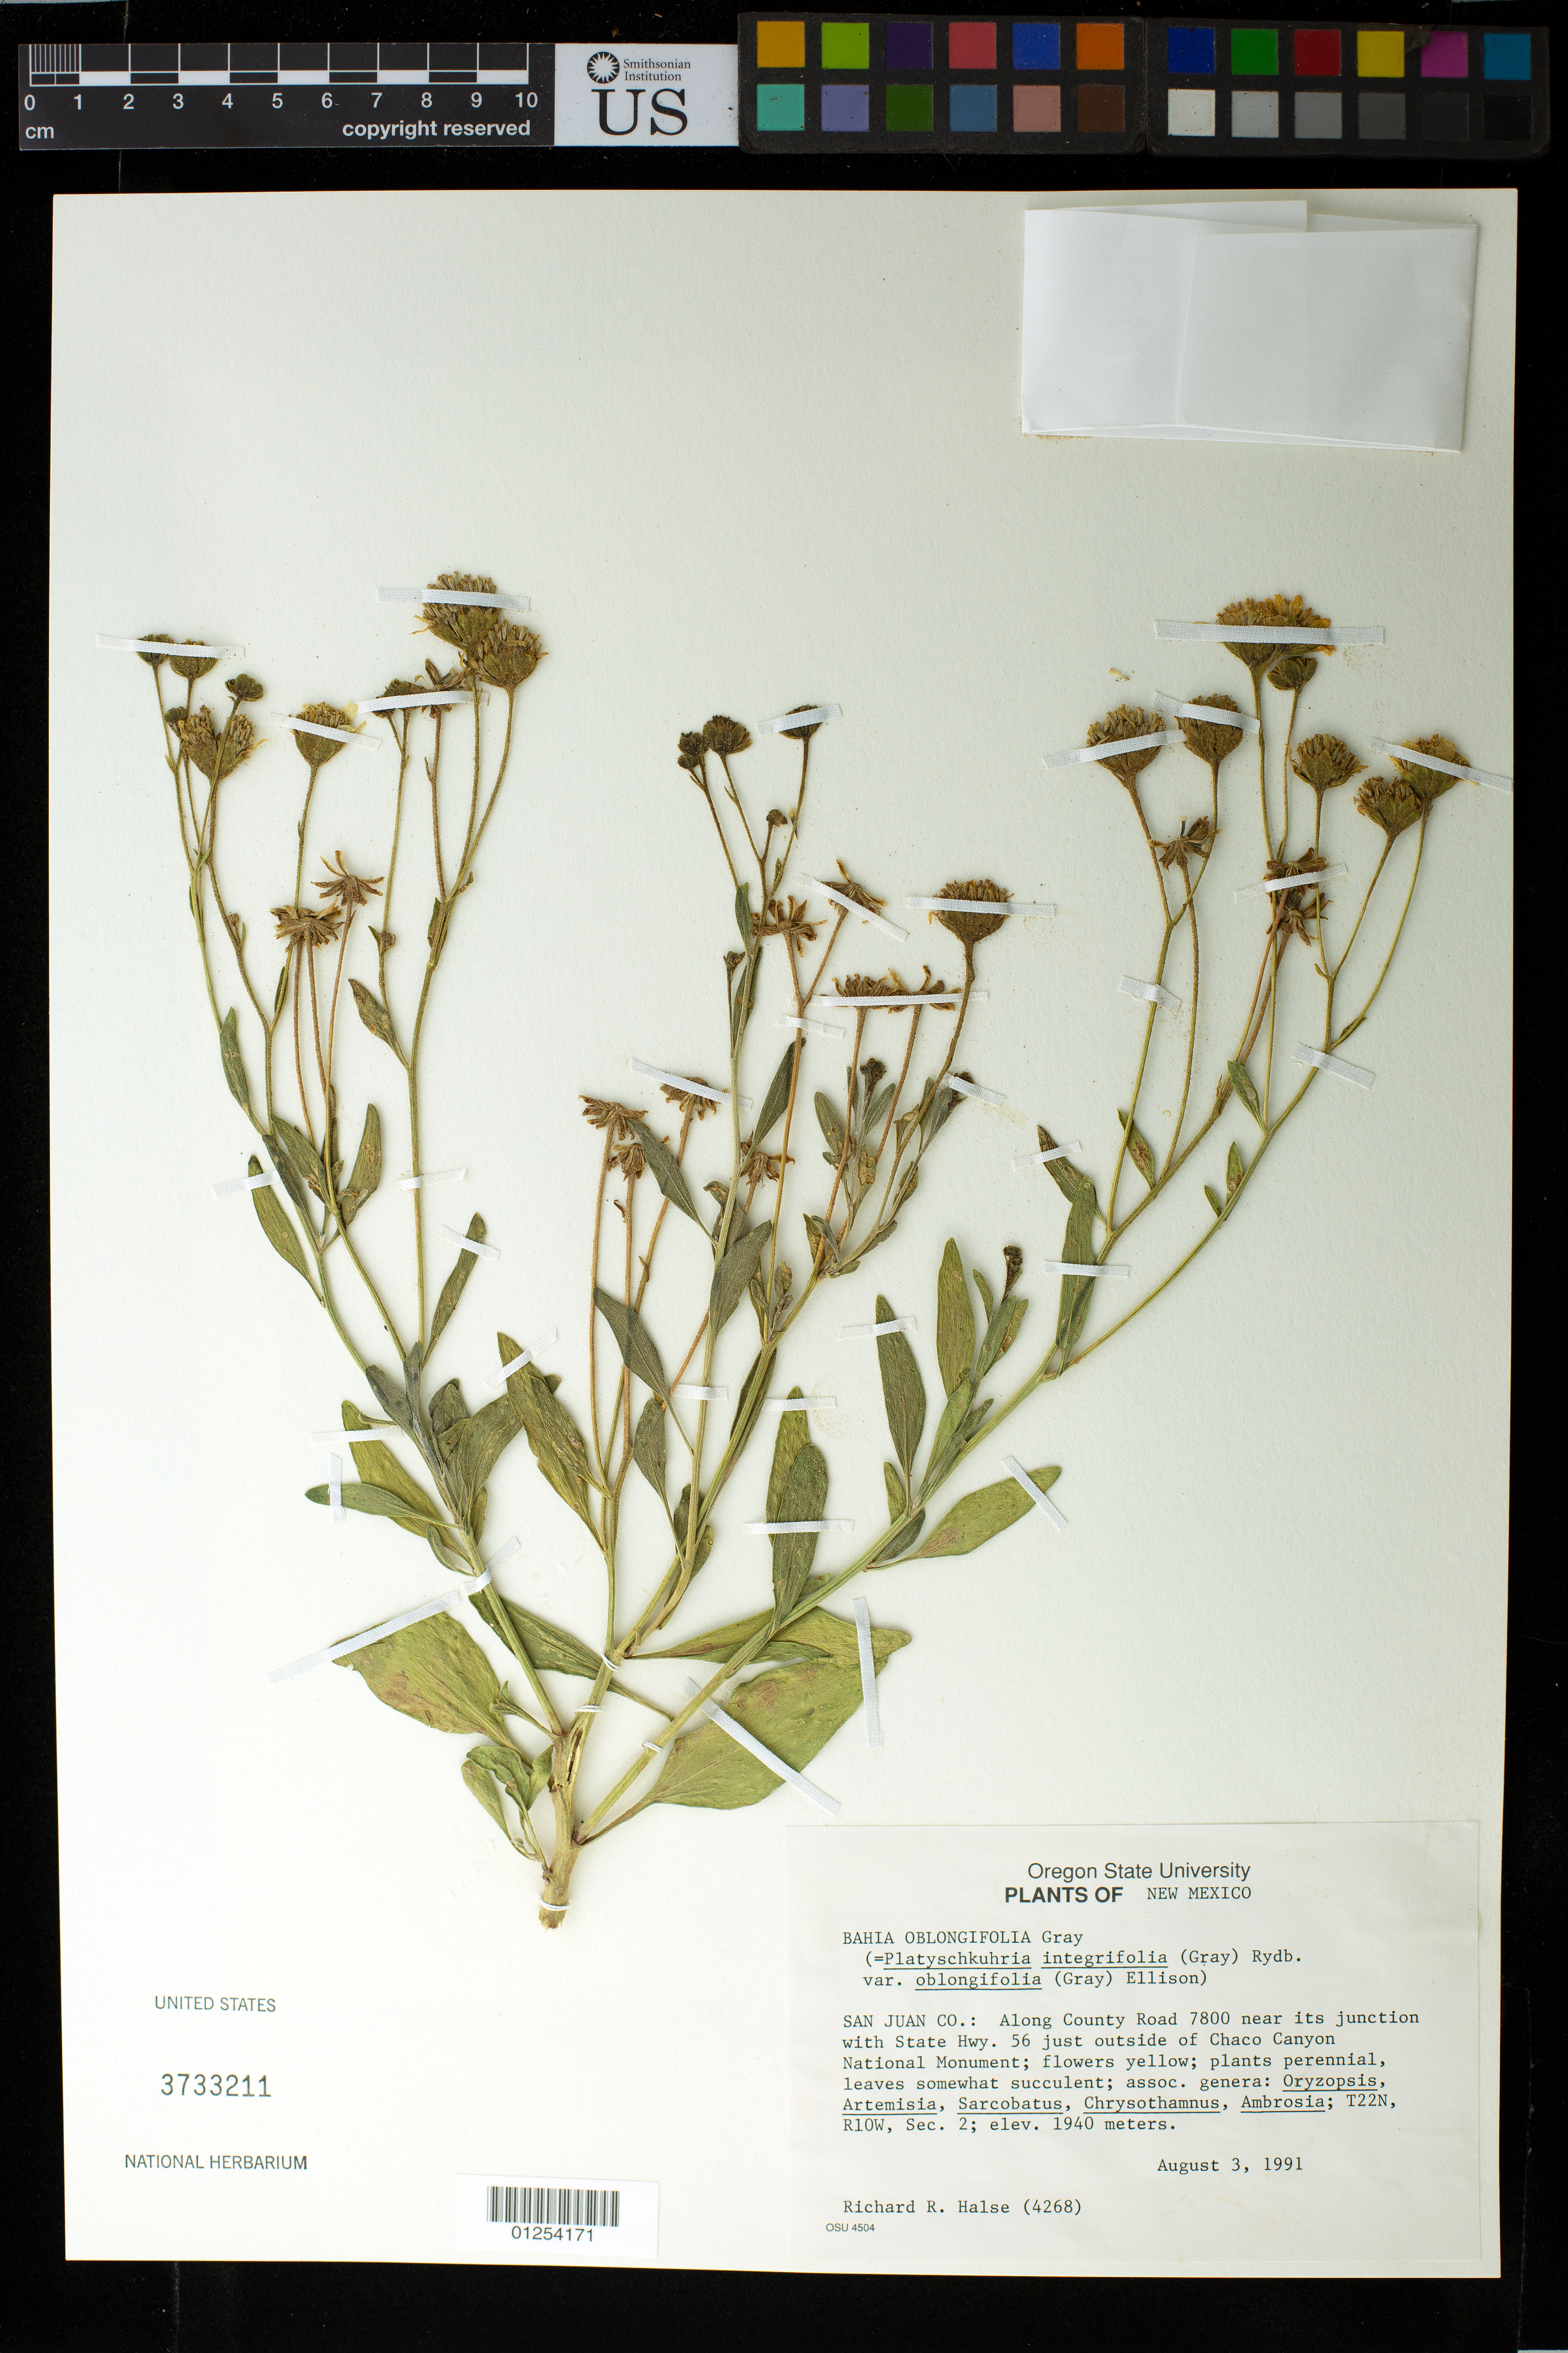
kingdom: Plantae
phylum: Tracheophyta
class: Magnoliopsida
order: Asterales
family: Asteraceae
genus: Bahia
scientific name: Bahia oblongifolia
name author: A. Gray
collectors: R. Halse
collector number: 4268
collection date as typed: Aug 3 1991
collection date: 1991-08-03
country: United States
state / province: New Mexico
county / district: San Juan County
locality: Along County Road 7800 near its junction with State Hwy. 56 just outside of Chaco Canyon National Monument. T22N, R10W, Sec. 2.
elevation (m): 1940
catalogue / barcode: US 3733211